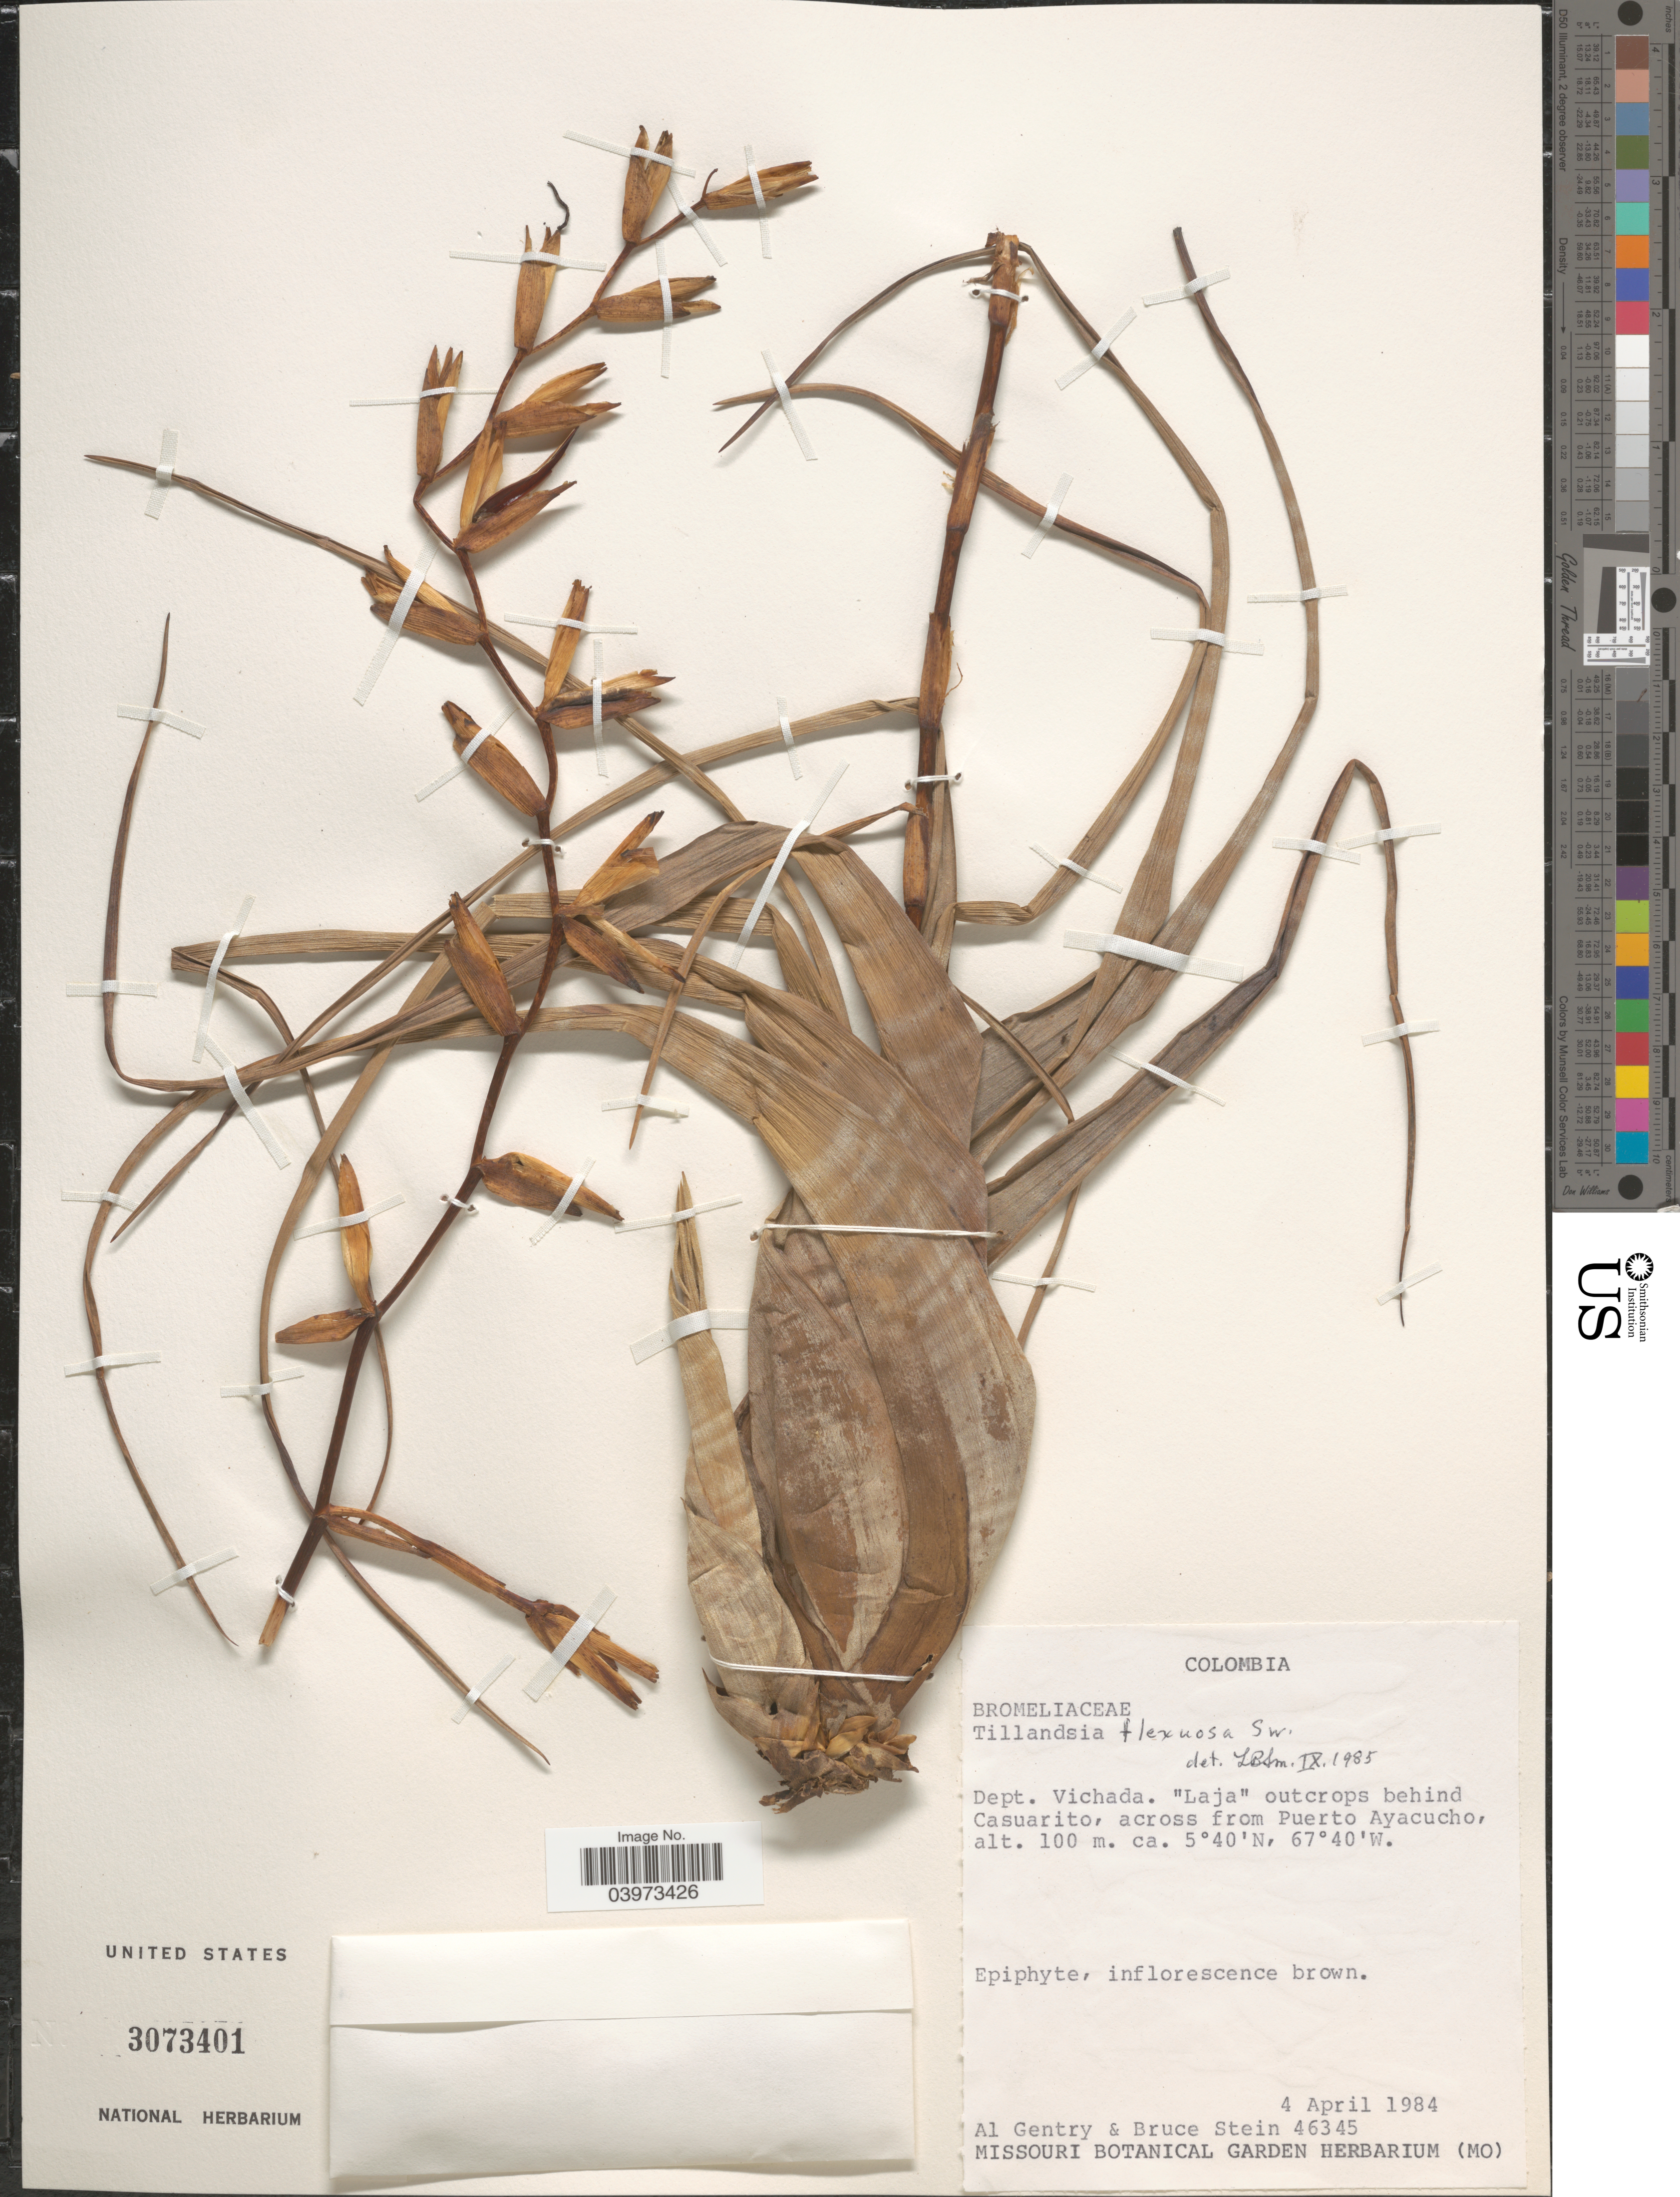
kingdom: Plantae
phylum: Tracheophyta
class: Liliopsida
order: Poales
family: Bromeliaceae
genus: Tillandsia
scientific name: Tillandsia flexuosa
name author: Sw.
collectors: A. H. Gentry & B. A. Stein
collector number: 46345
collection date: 1984-04-04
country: Colombia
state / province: Vichada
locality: Dept. Vichada. "Laja" outcrops behind Casuarito, across from Puerto Ayacucho.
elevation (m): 100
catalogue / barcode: US 3073401